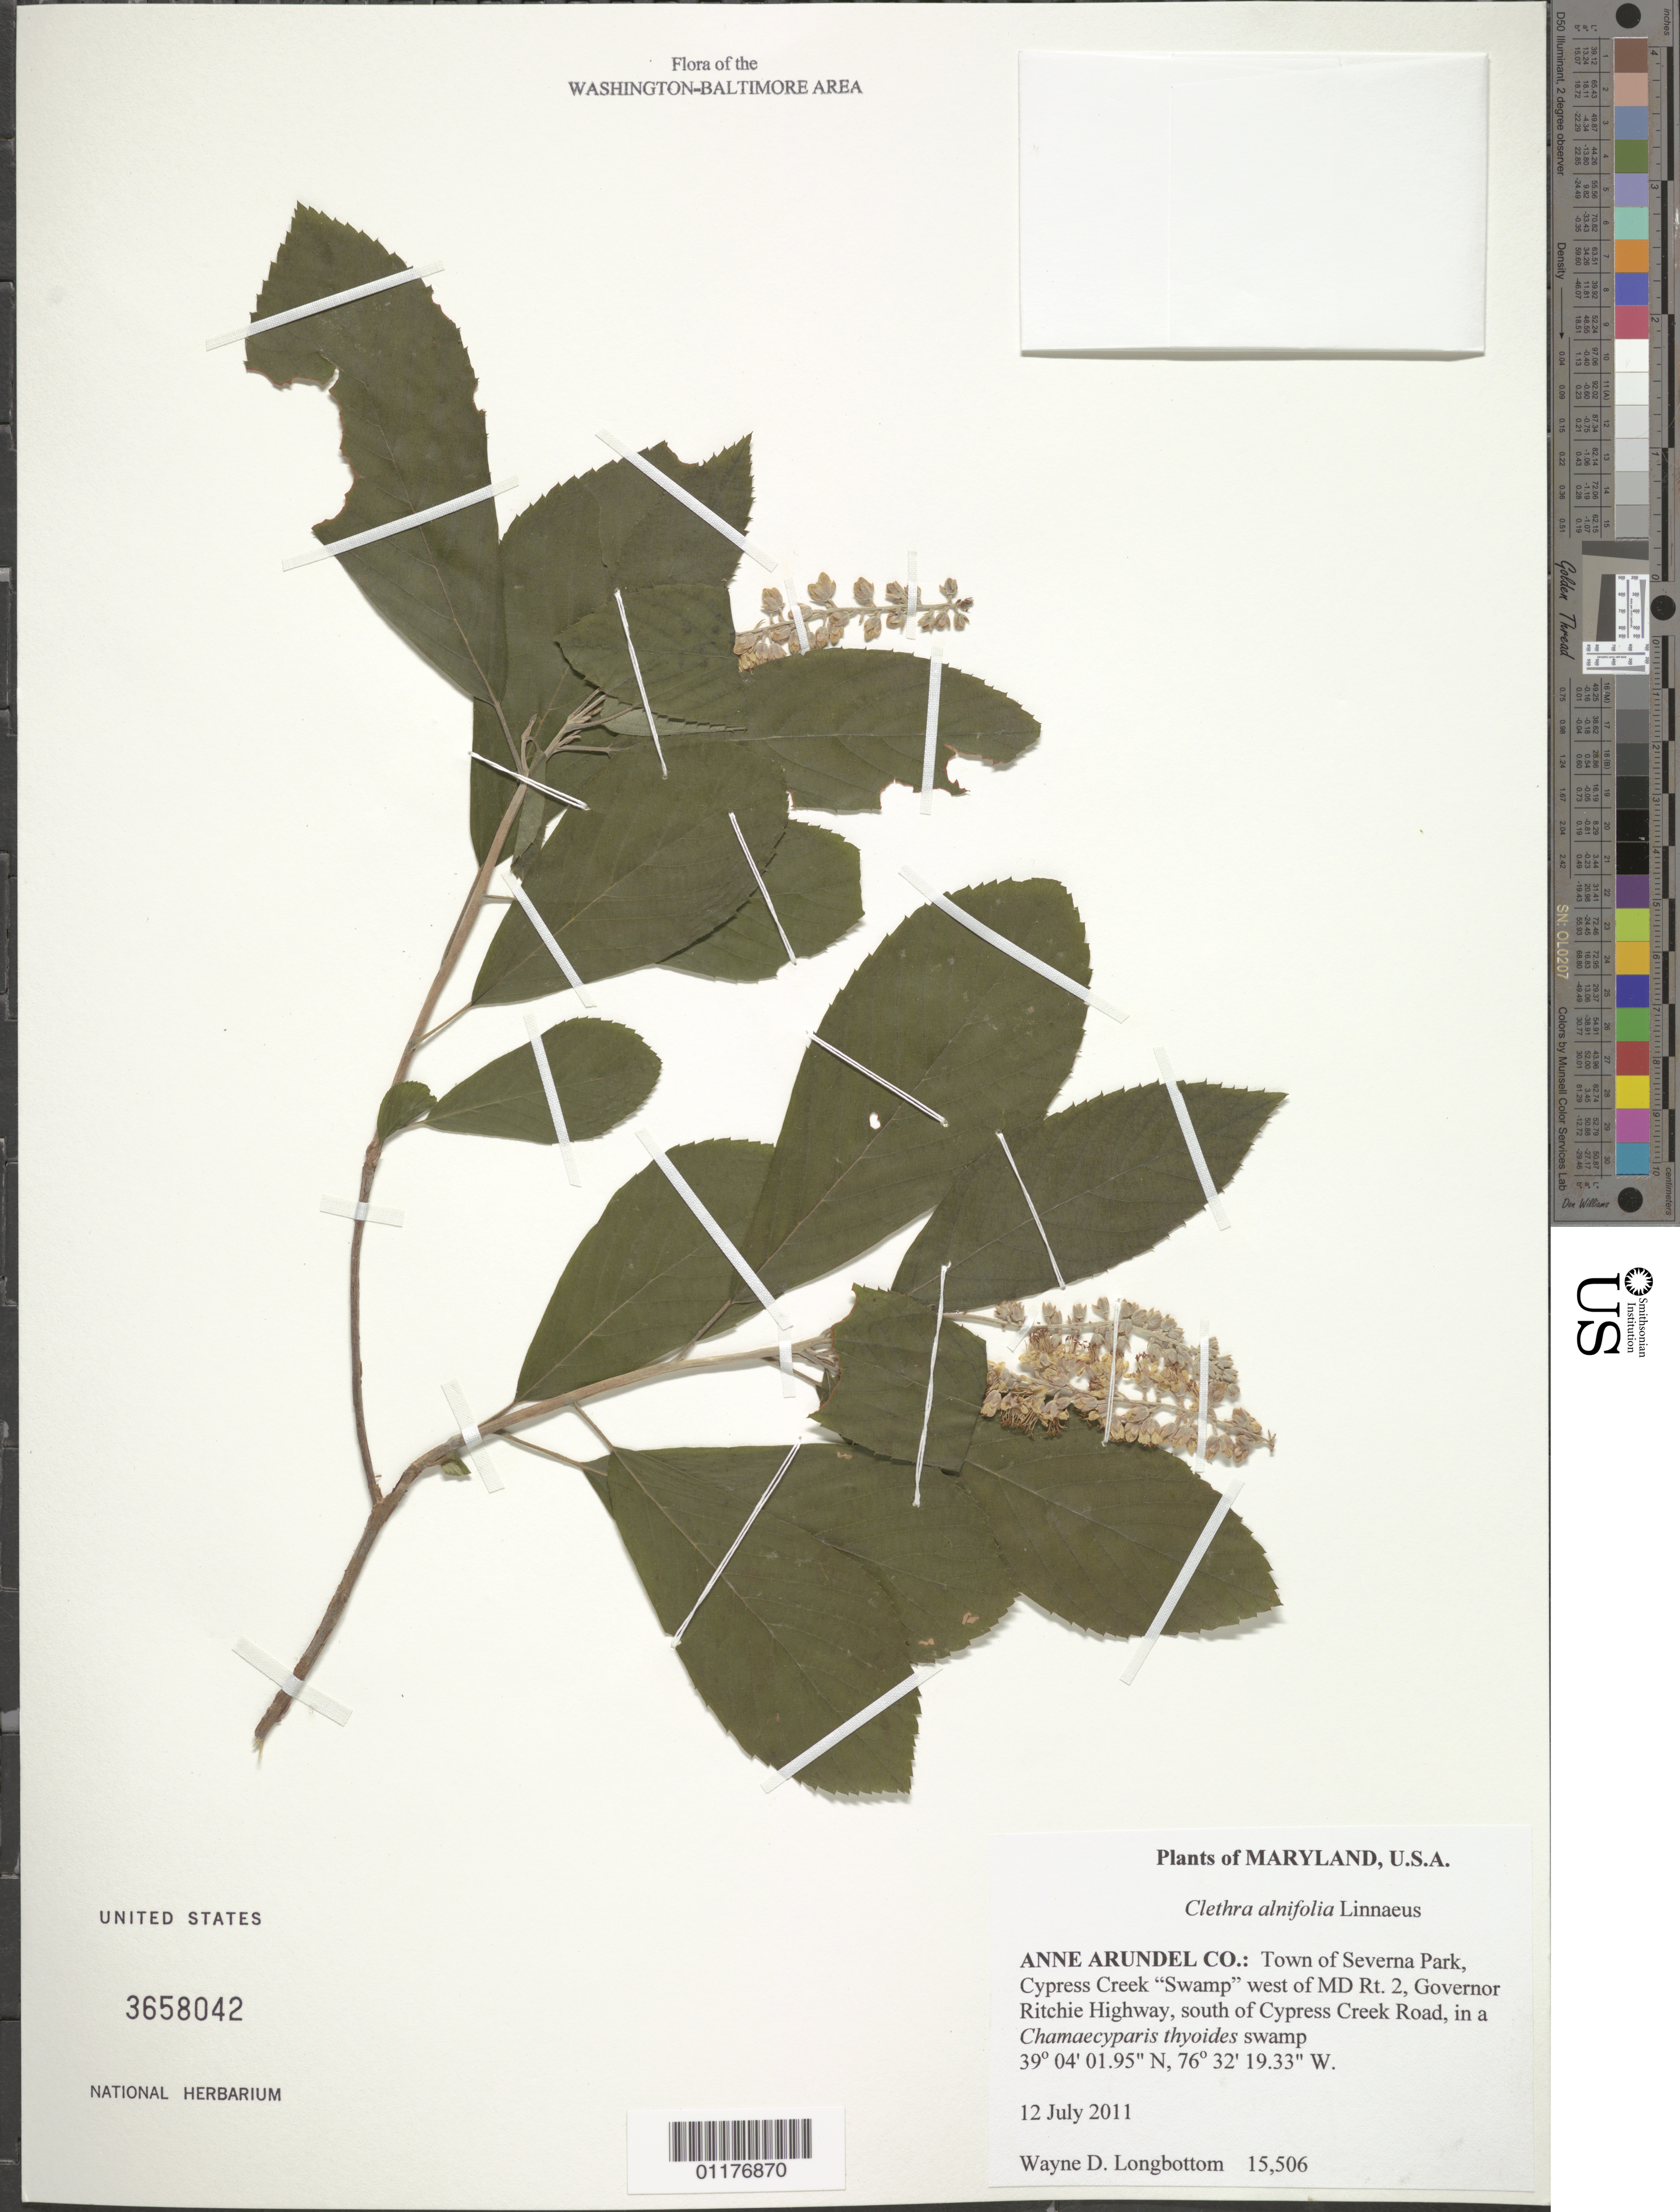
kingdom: Plantae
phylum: Tracheophyta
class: Magnoliopsida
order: Ericales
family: Clethraceae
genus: Clethra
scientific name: Clethra alnifolia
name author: L.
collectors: W. D. Longbottom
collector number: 15506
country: United States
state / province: Maryland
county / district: Anne Arundel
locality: Severna Park, Cypress Creek Swamp W of MD Rt. 2 Governor Ritchie Hwy, S of Cypress Creek Road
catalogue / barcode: US 3658042